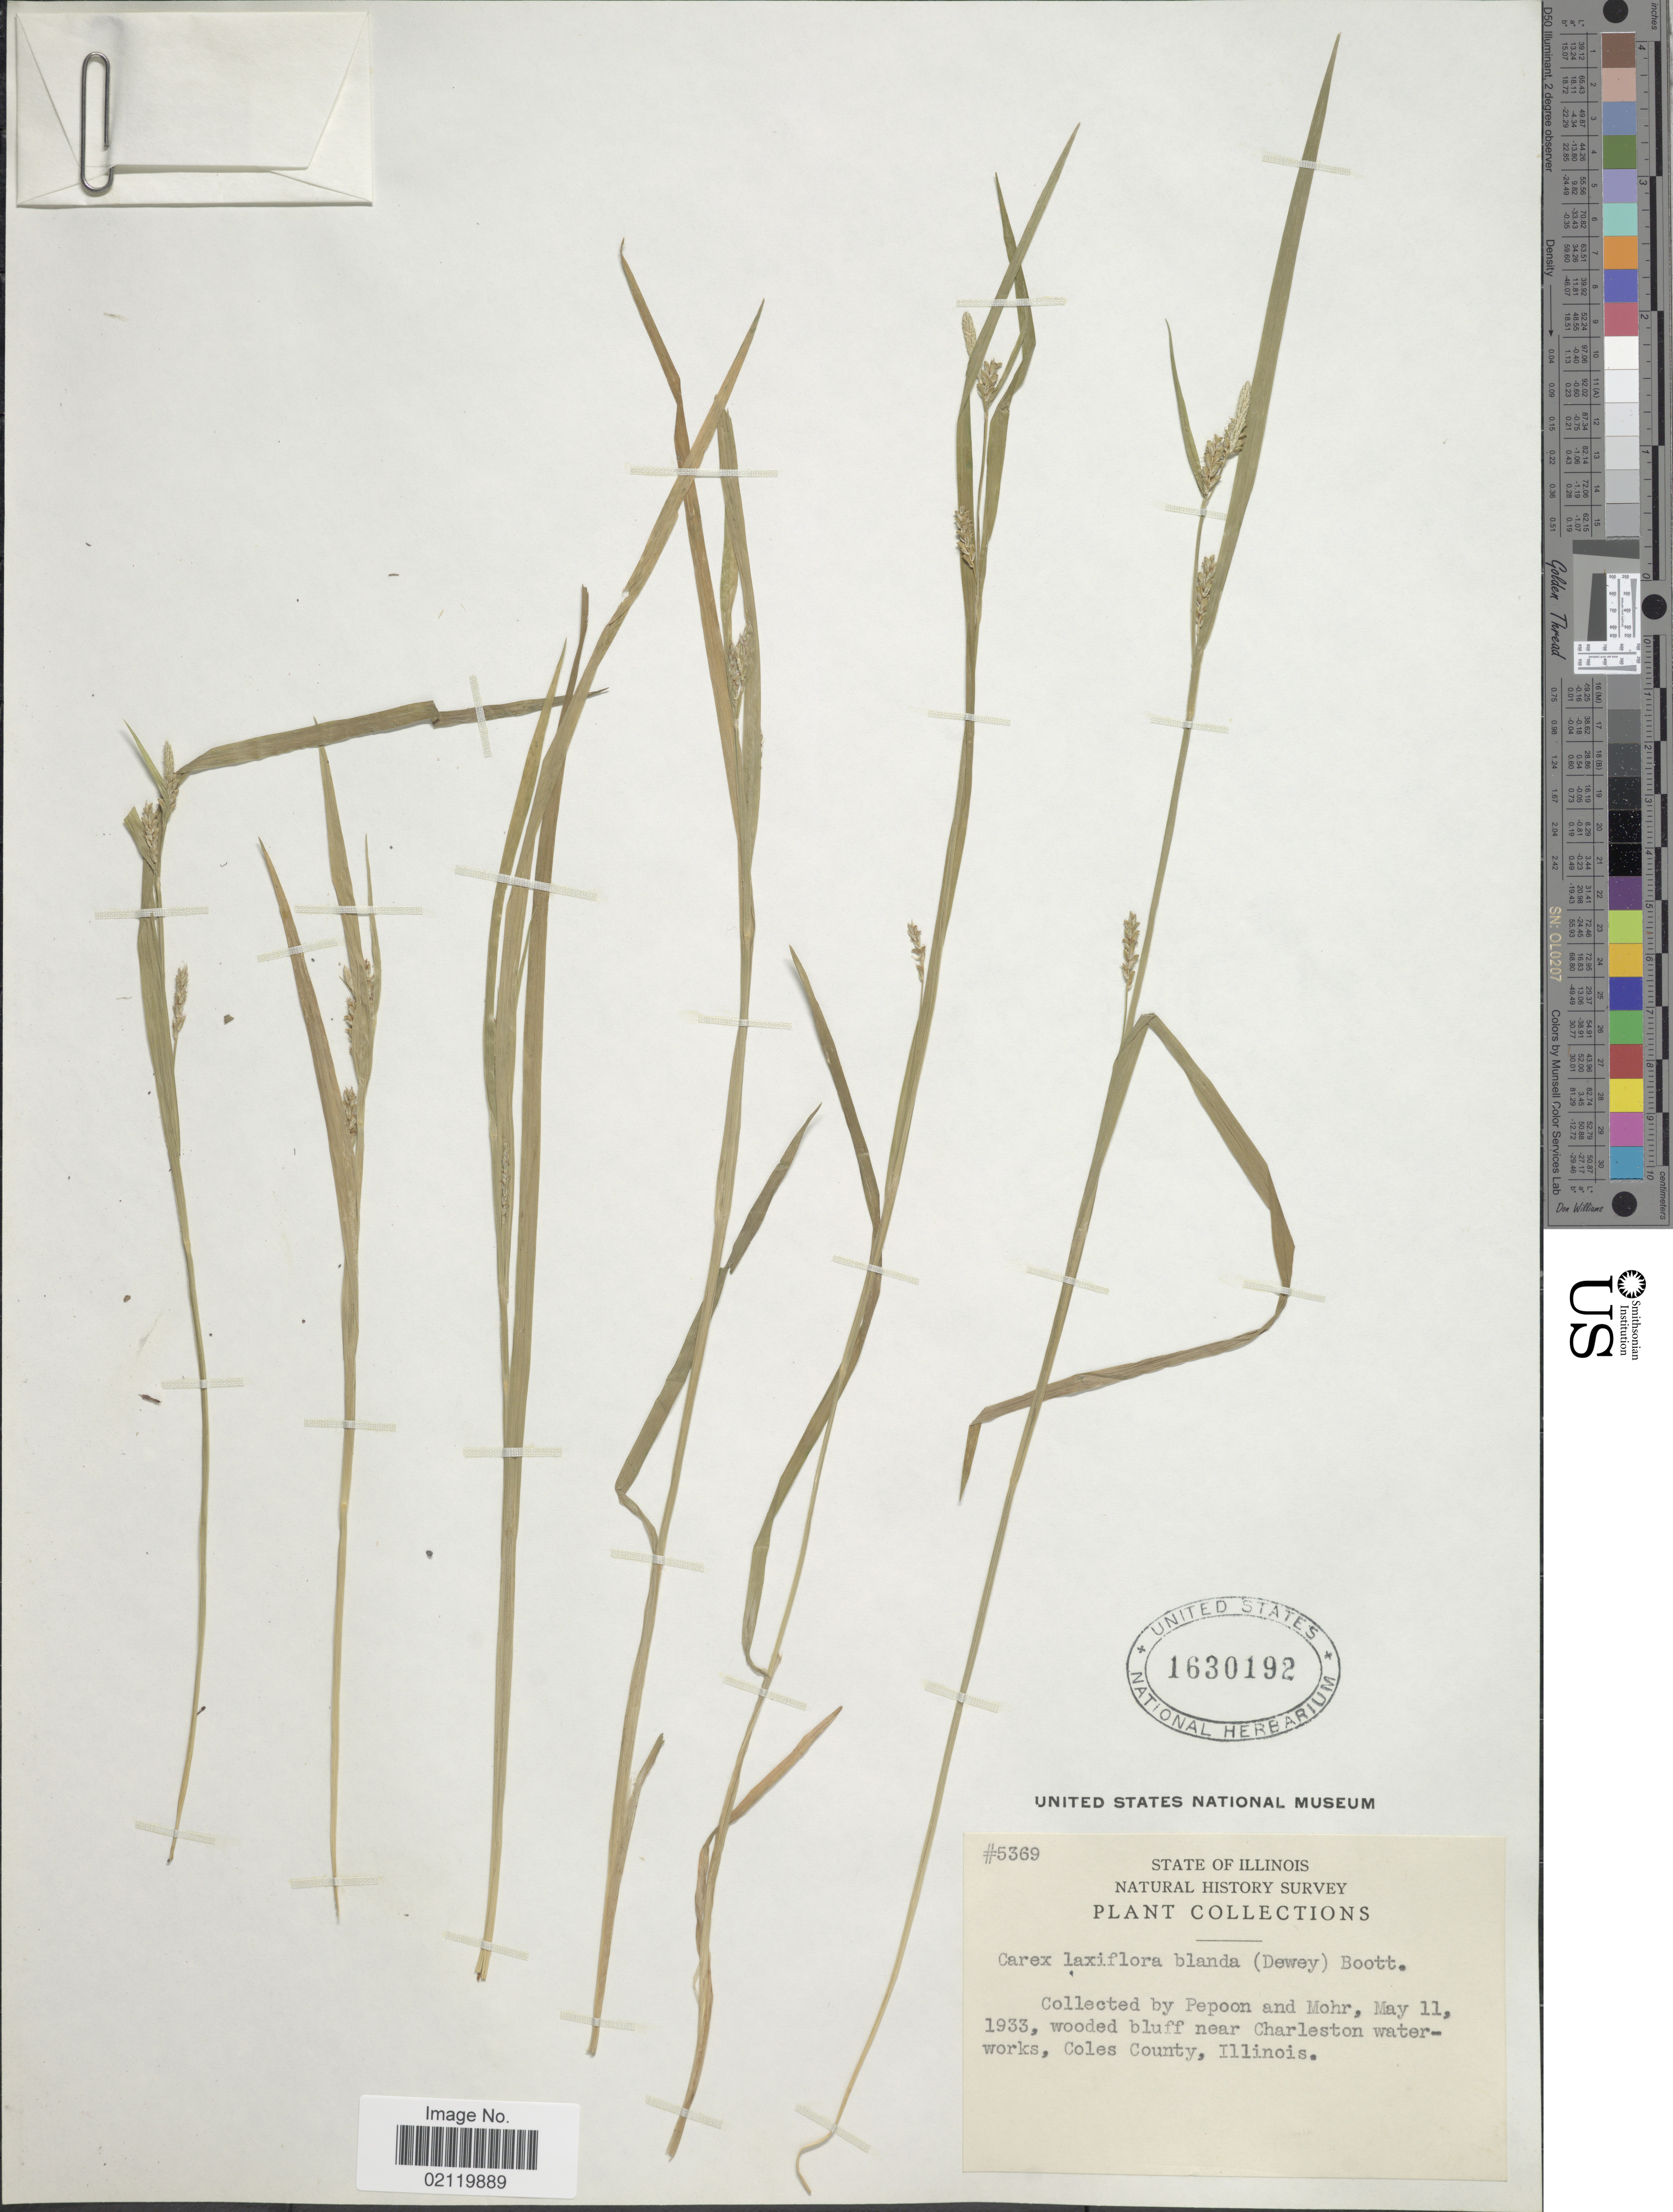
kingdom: Plantae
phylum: Tracheophyta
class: Liliopsida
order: Poales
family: Cyperaceae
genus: Carex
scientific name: Carex laxiflora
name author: Lam.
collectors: Pepoon & Mohr, --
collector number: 5369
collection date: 1933-05-11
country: United States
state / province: Illinois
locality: Wooded bluff near Charleston waterworks, Coles County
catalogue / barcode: US 1630192